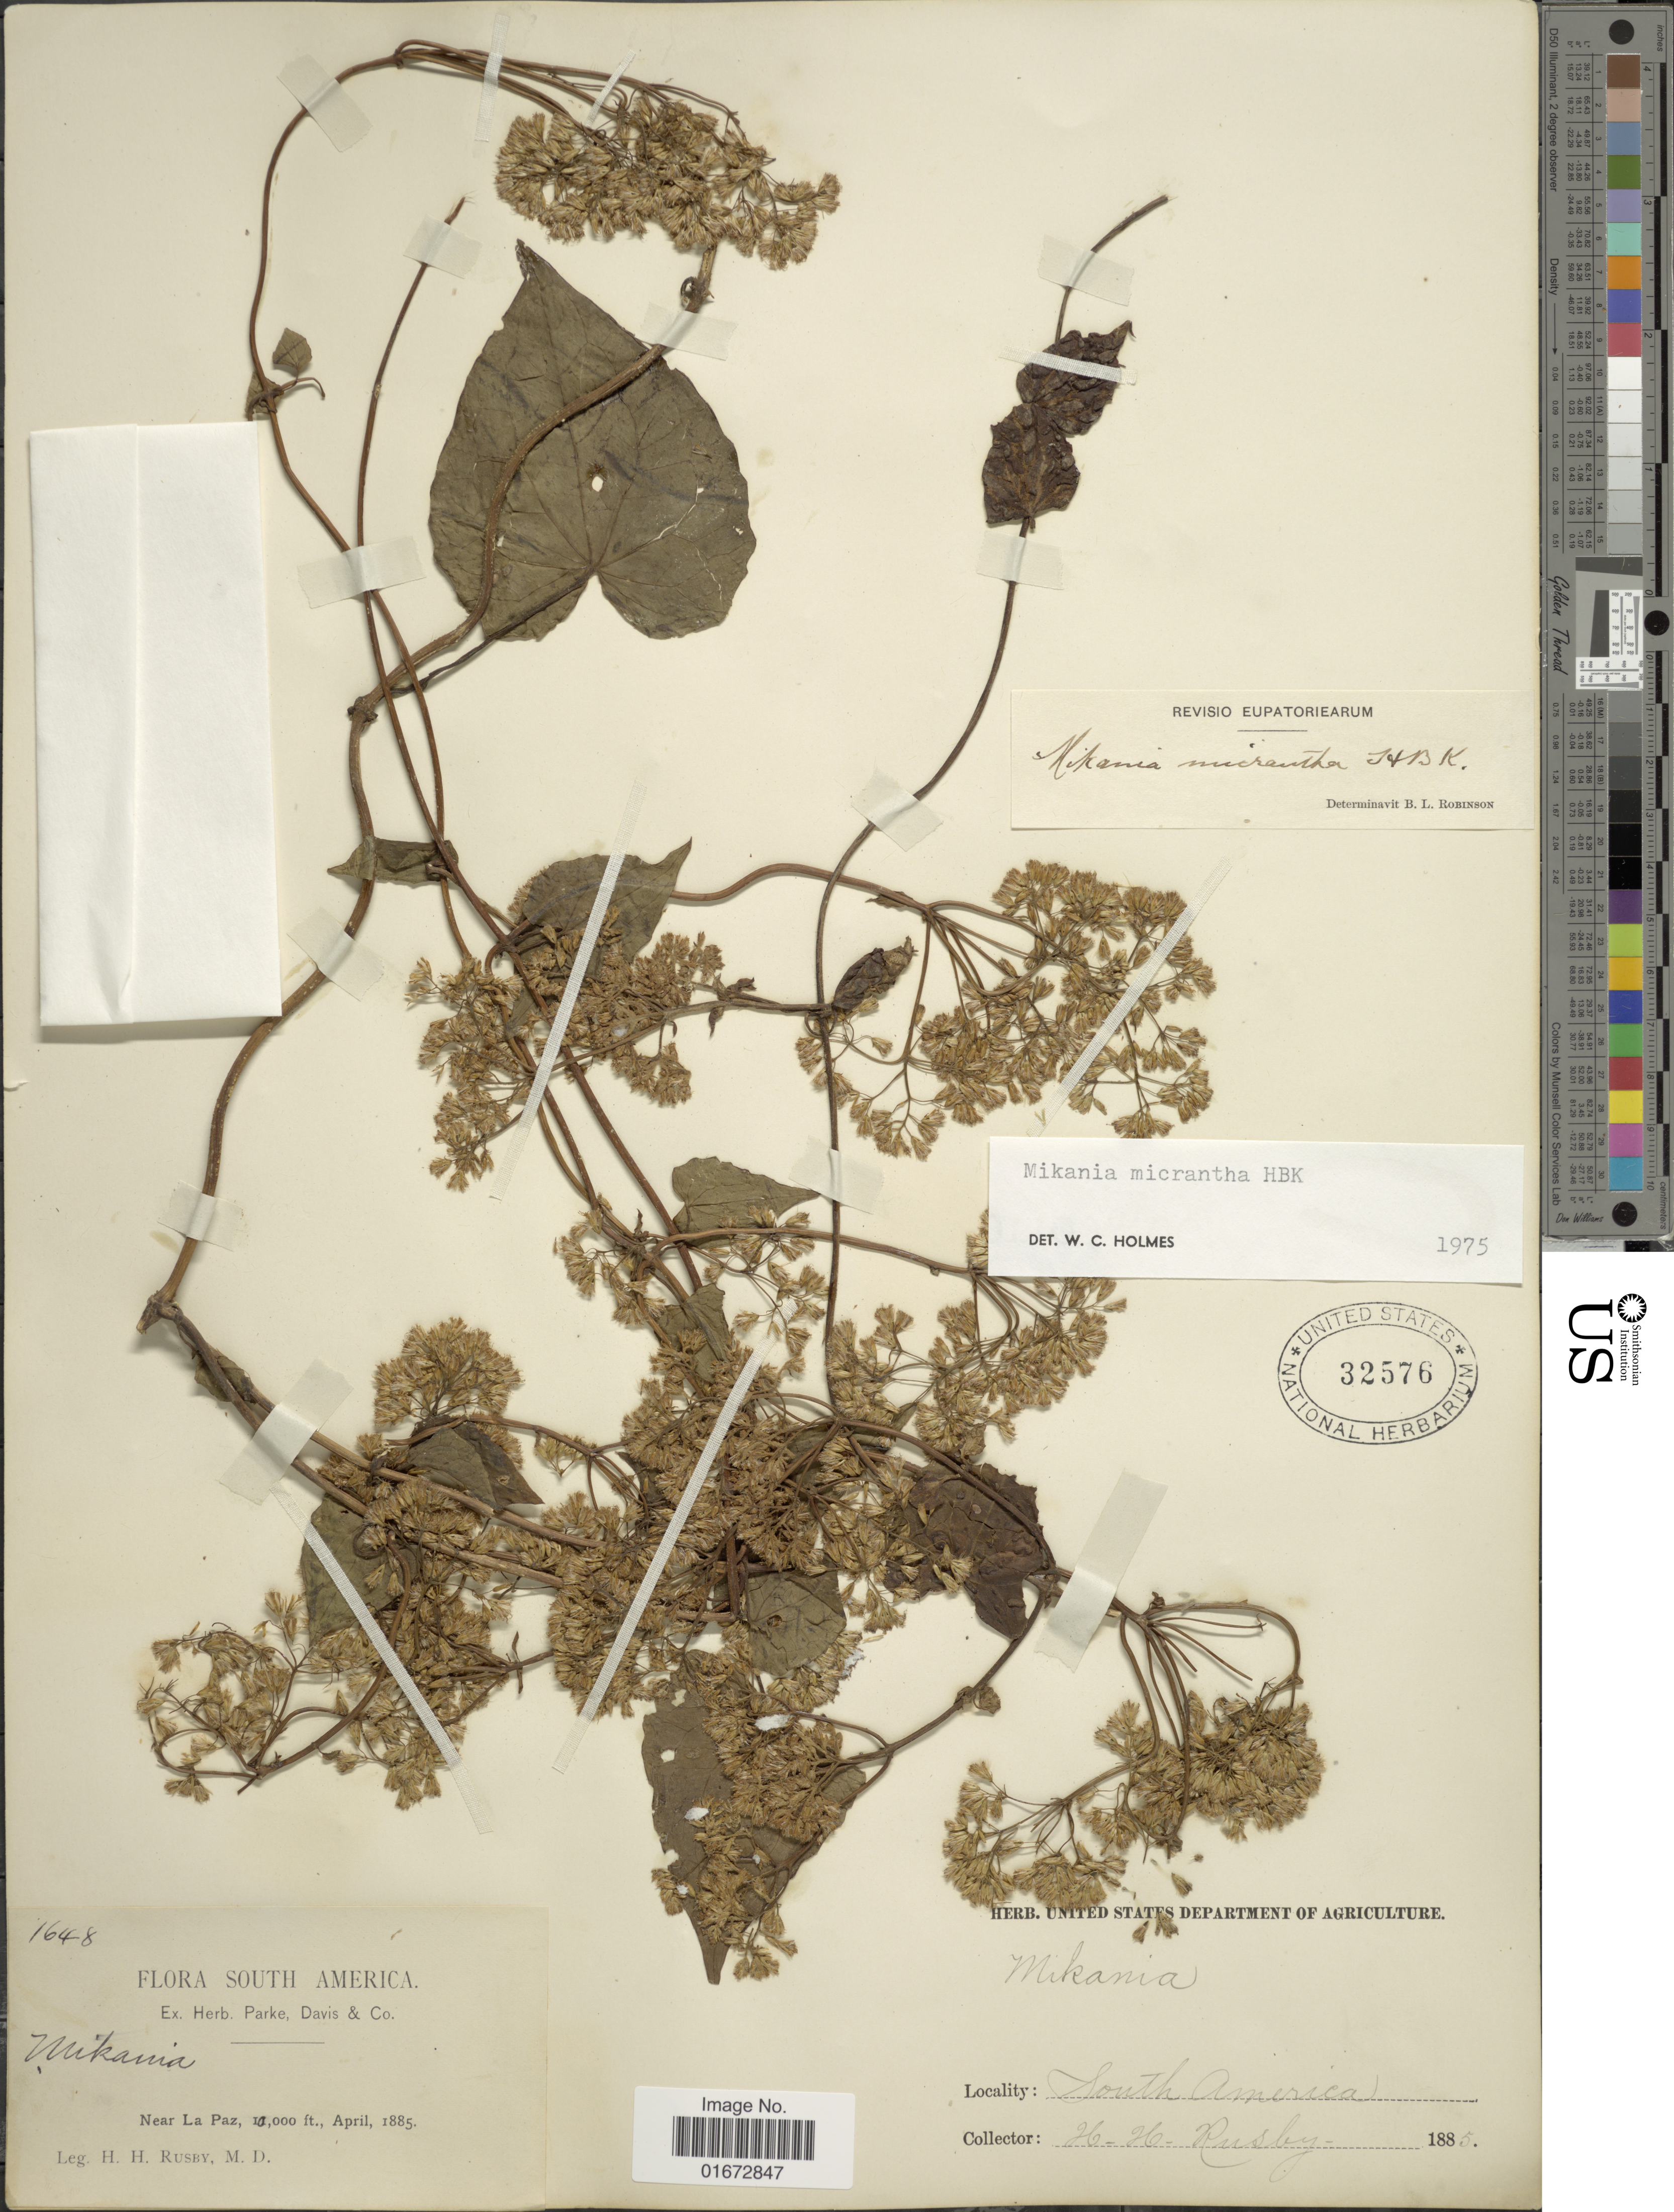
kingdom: Plantae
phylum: Tracheophyta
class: Magnoliopsida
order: Asterales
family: Asteraceae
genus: Mikania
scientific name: Mikania micrantha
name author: Kunth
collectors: H. H. Rusby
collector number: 1648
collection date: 1885-04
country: Bolivia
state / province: La Paz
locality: Near La Paz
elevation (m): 3048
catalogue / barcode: US 32576